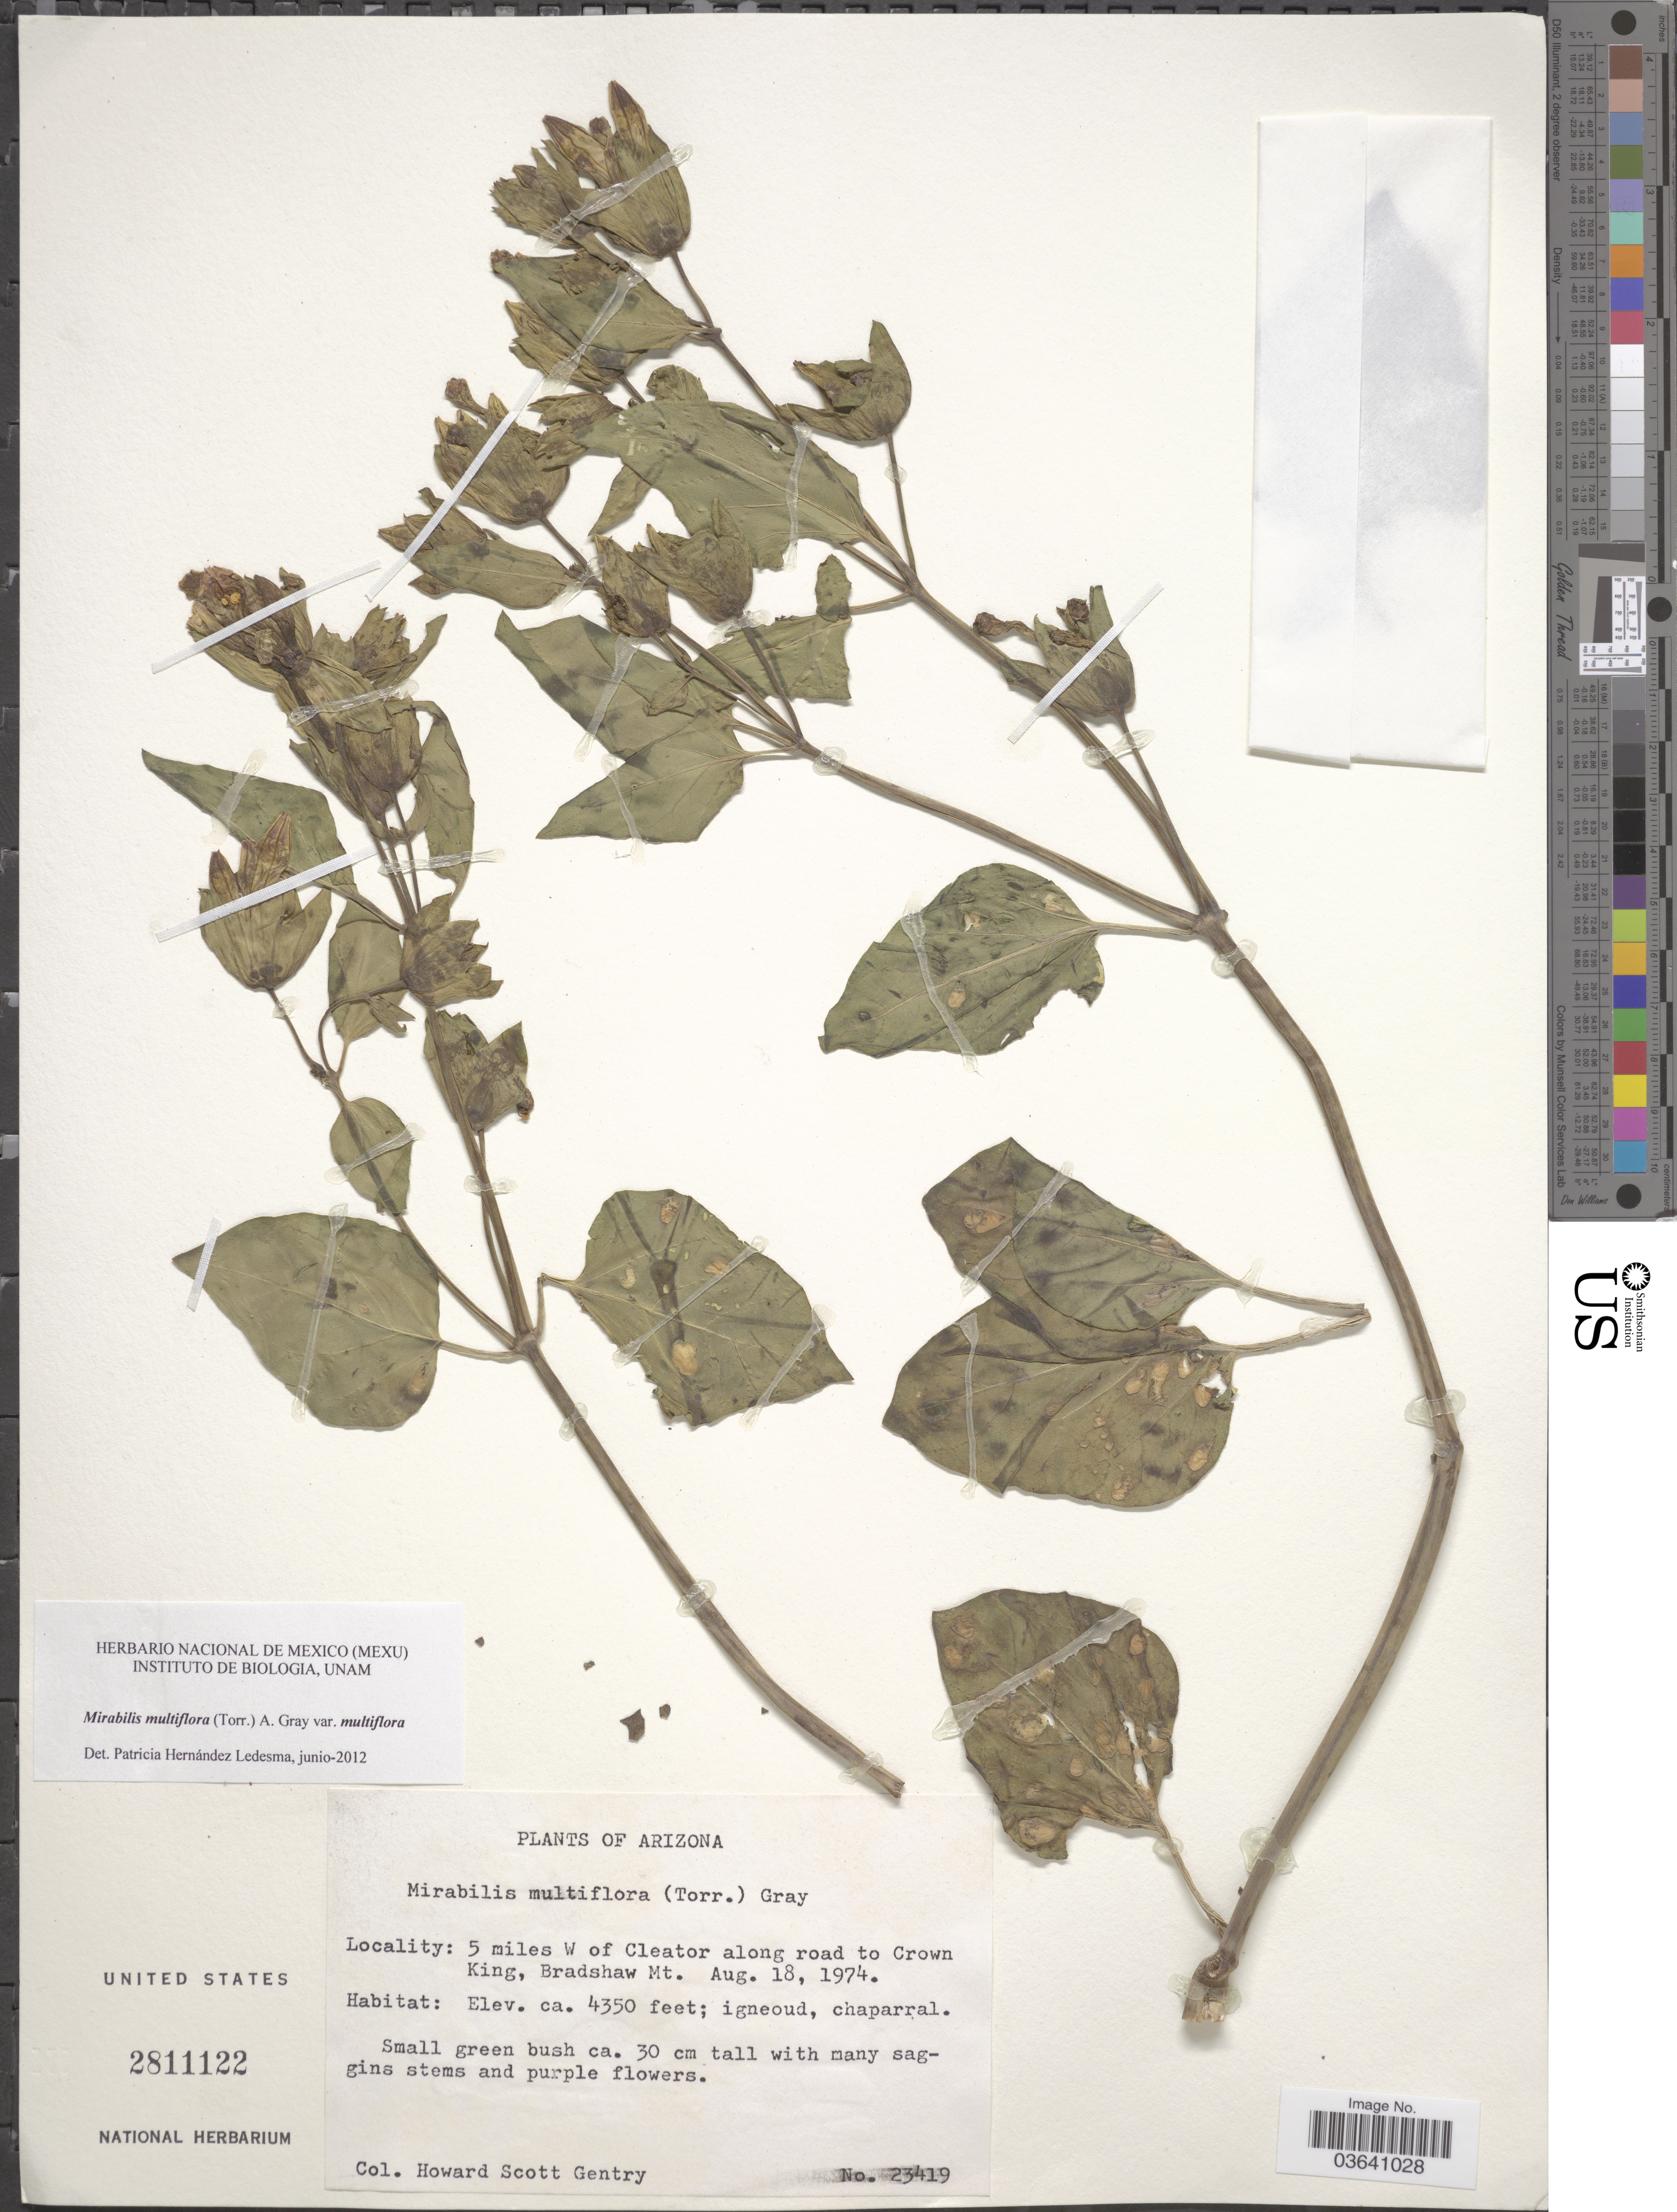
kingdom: Plantae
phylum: Tracheophyta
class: Magnoliopsida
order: Caryophyllales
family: Nyctaginaceae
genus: Mirabilis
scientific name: Mirabilis multiflora var. multiflora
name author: (Torr.) A. Gray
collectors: H. S. Gentry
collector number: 23419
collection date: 1974-08-18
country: United States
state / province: Arizona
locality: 5 miles W of Cleator along road to Crown King, Bradshaw Mt.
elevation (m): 1326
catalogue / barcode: US 2811122